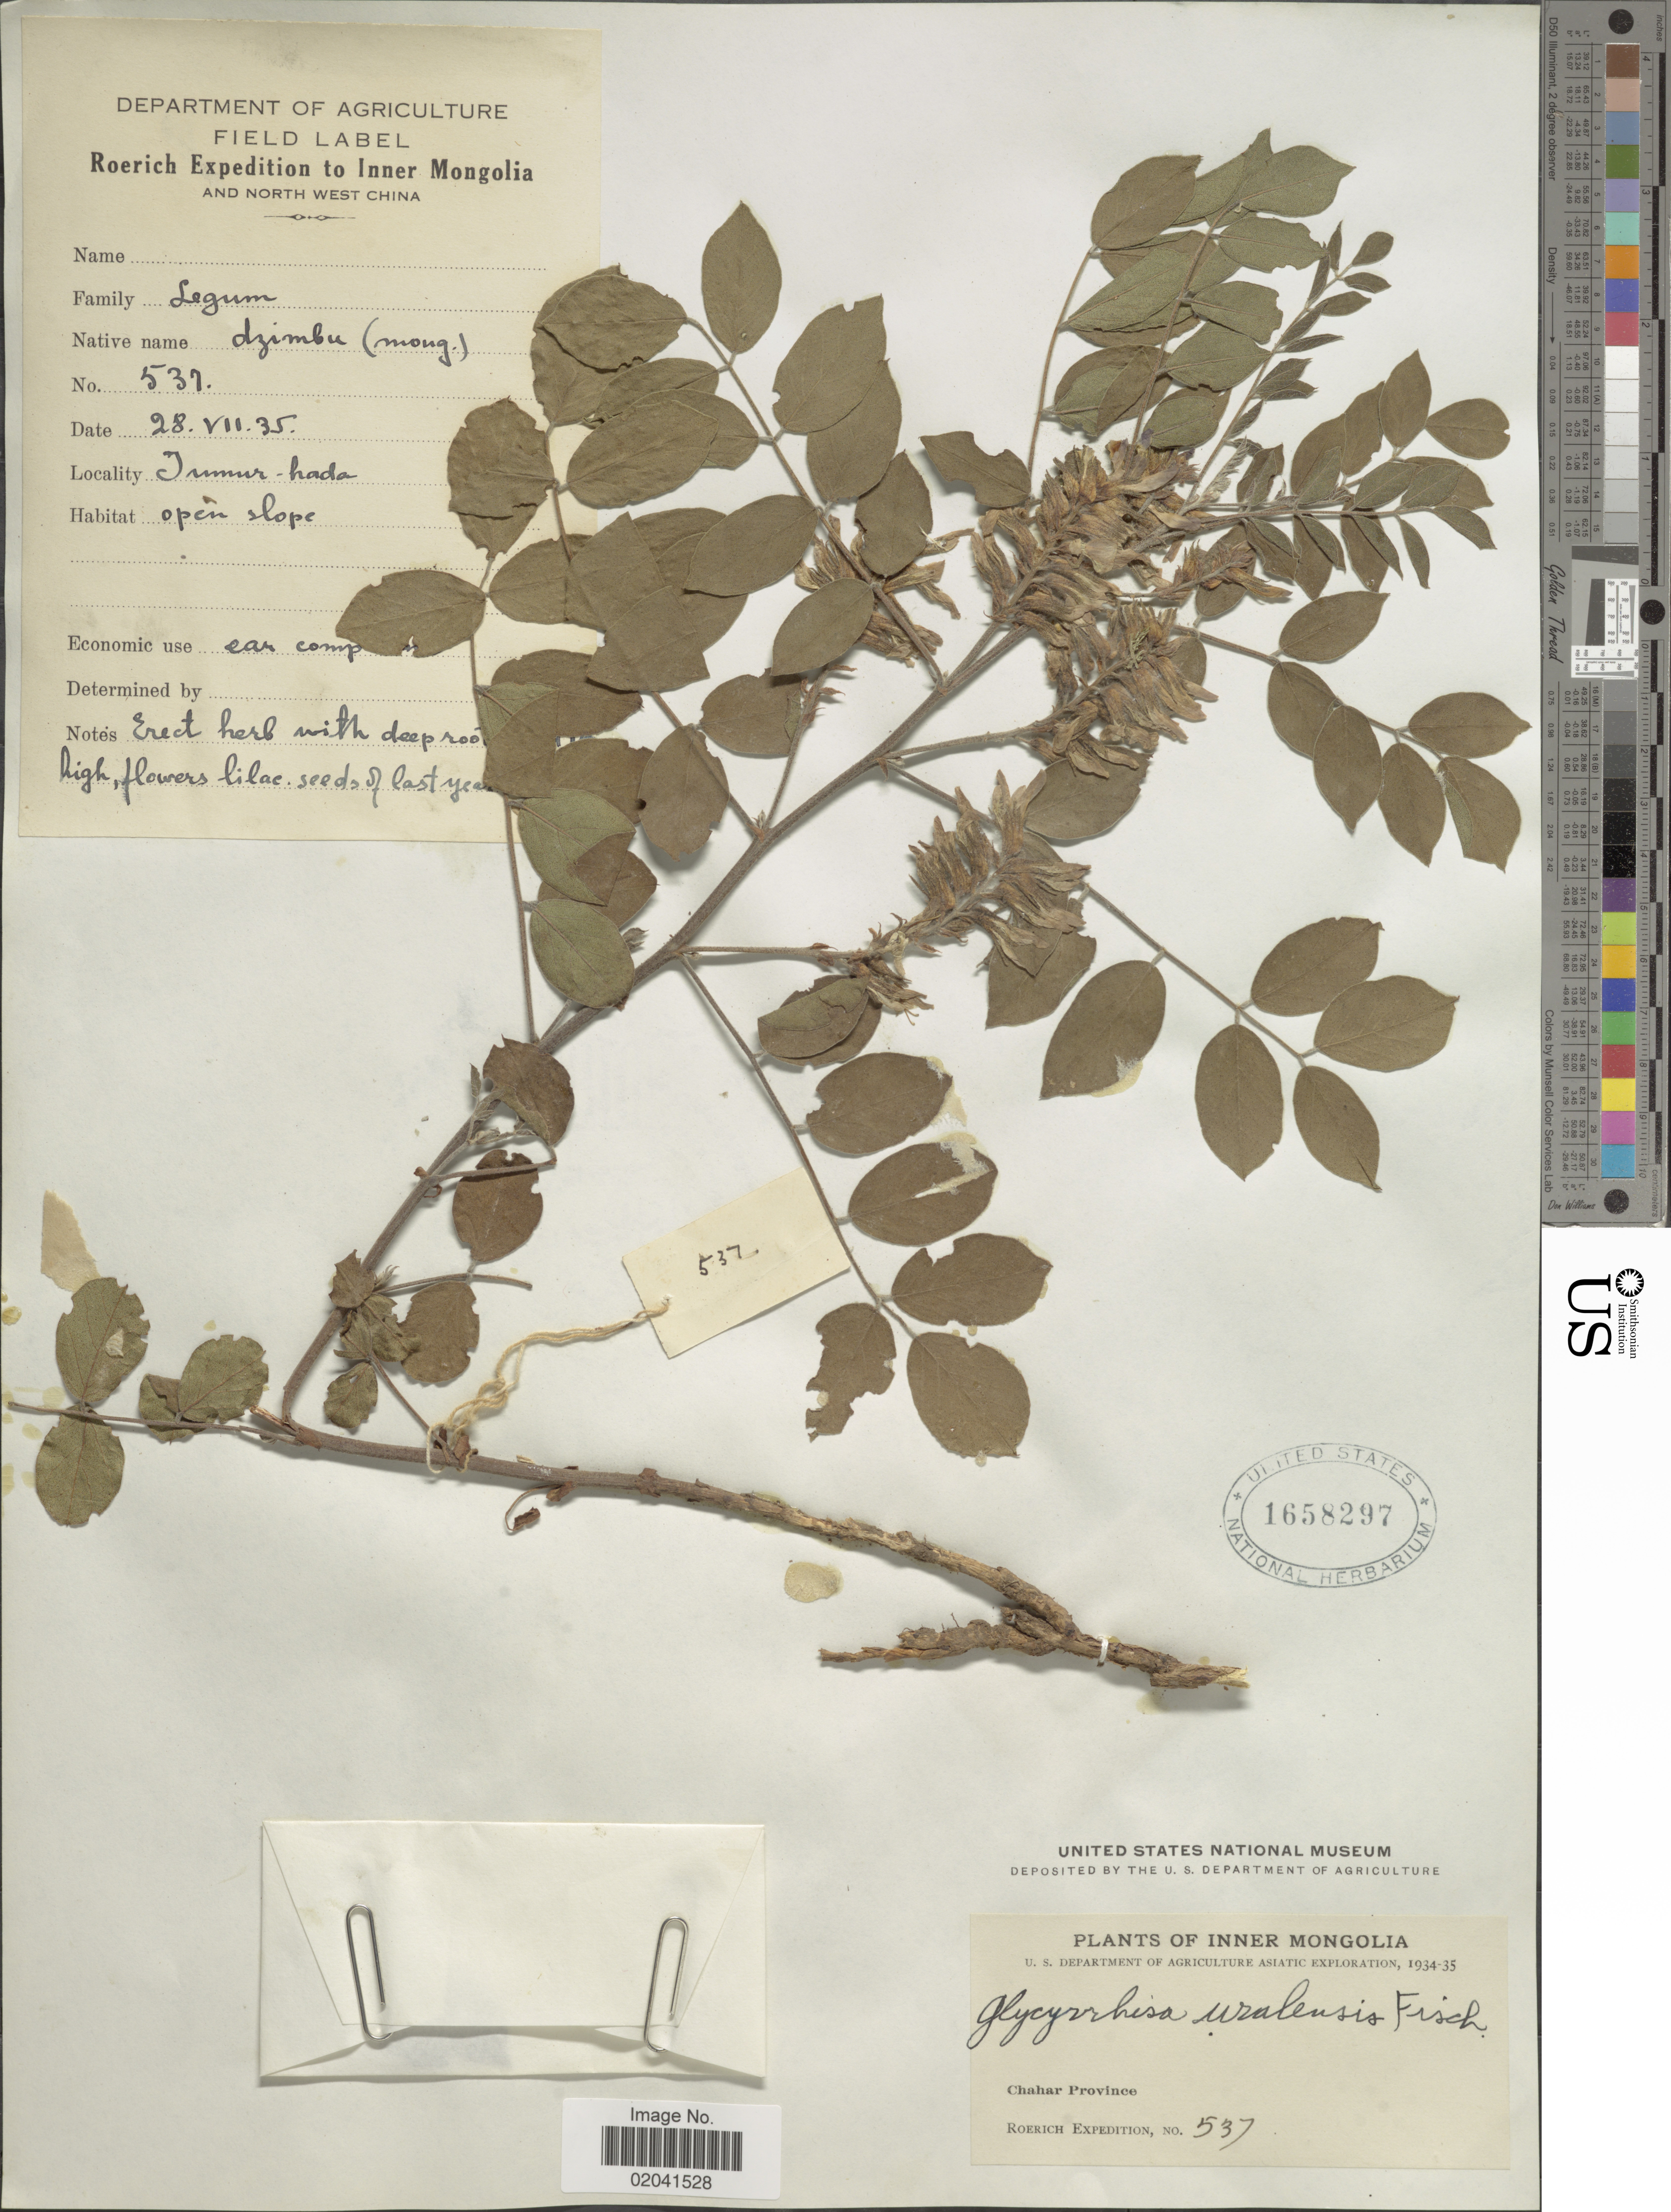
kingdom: Plantae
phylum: Tracheophyta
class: Magnoliopsida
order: Fabales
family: Fabaceae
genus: Glycyrrhiza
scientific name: Glycyrrhiza uralensis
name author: Fisch.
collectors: -. Roerich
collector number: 537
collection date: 1935-07-28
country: China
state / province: Nei Monggol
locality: Inner Mongolia. Chahar Province. Jumur [interpreted]-hada.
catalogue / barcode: US 1658297